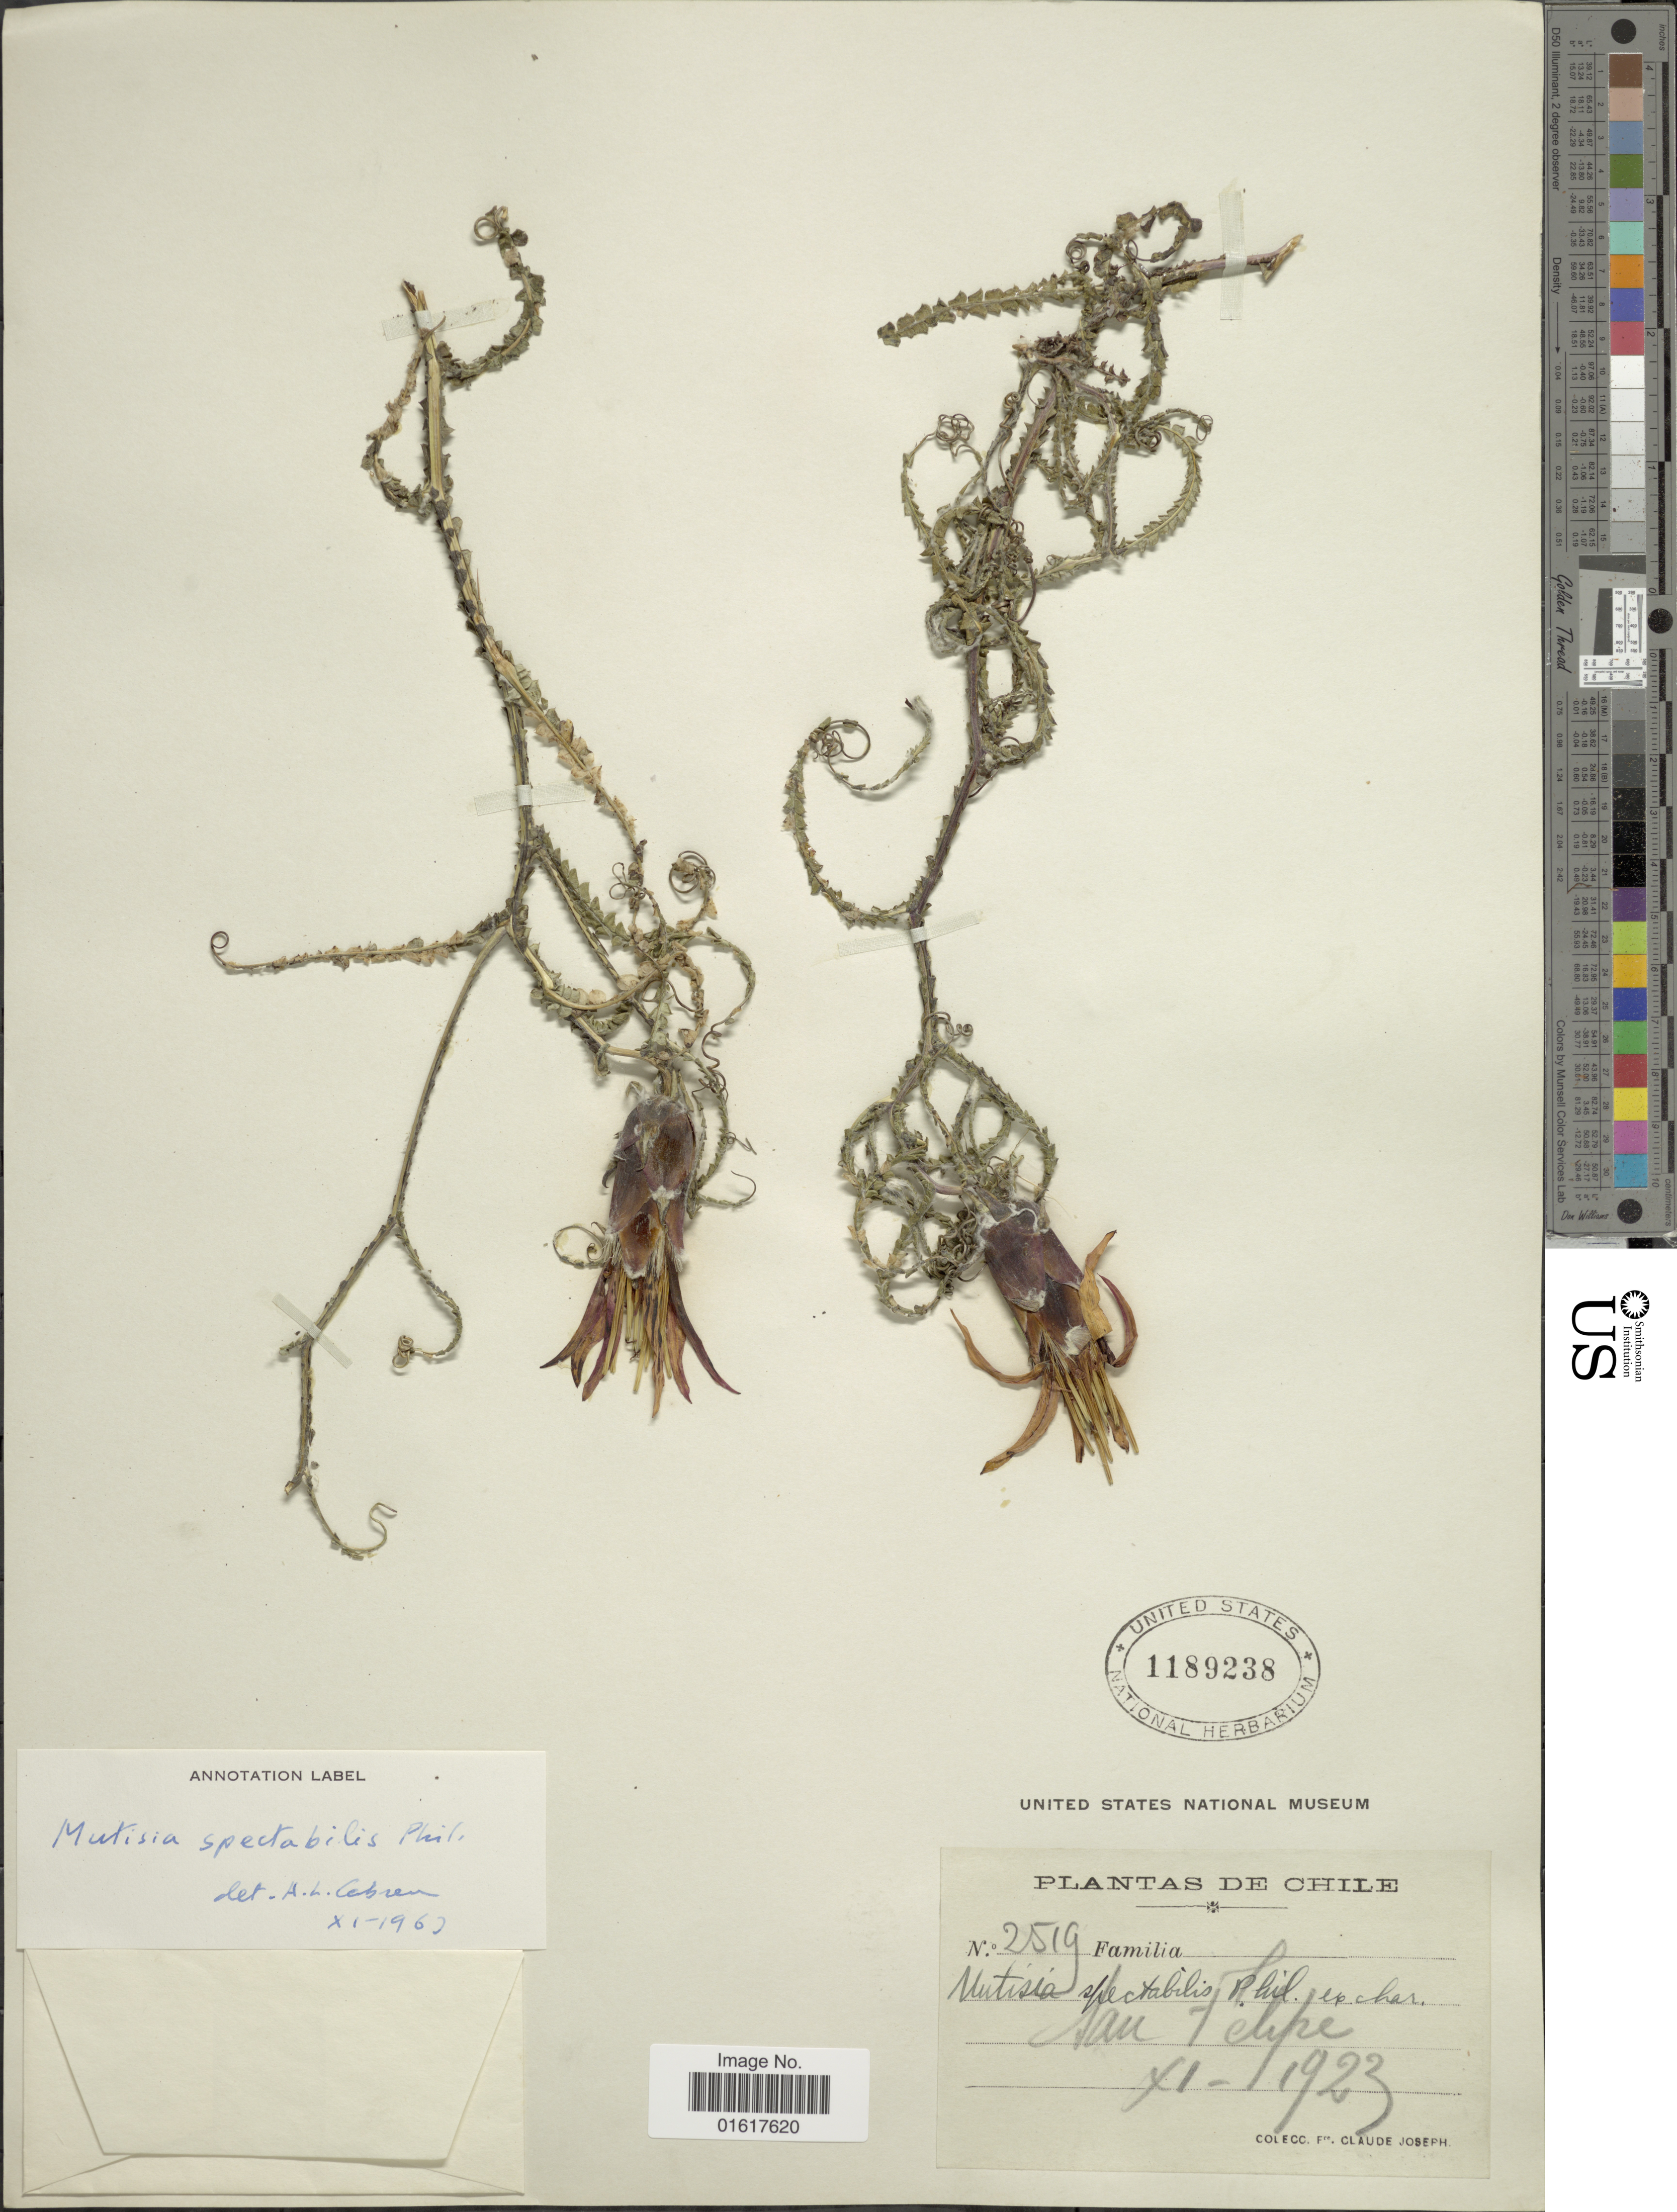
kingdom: Plantae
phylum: Tracheophyta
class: Magnoliopsida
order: Asterales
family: Asteraceae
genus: Mutisia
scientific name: Mutisia spectabilis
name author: Phil.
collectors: Bro. Claude-Joseph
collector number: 2519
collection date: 1923-11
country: Chile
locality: San Felipe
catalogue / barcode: US 1189238